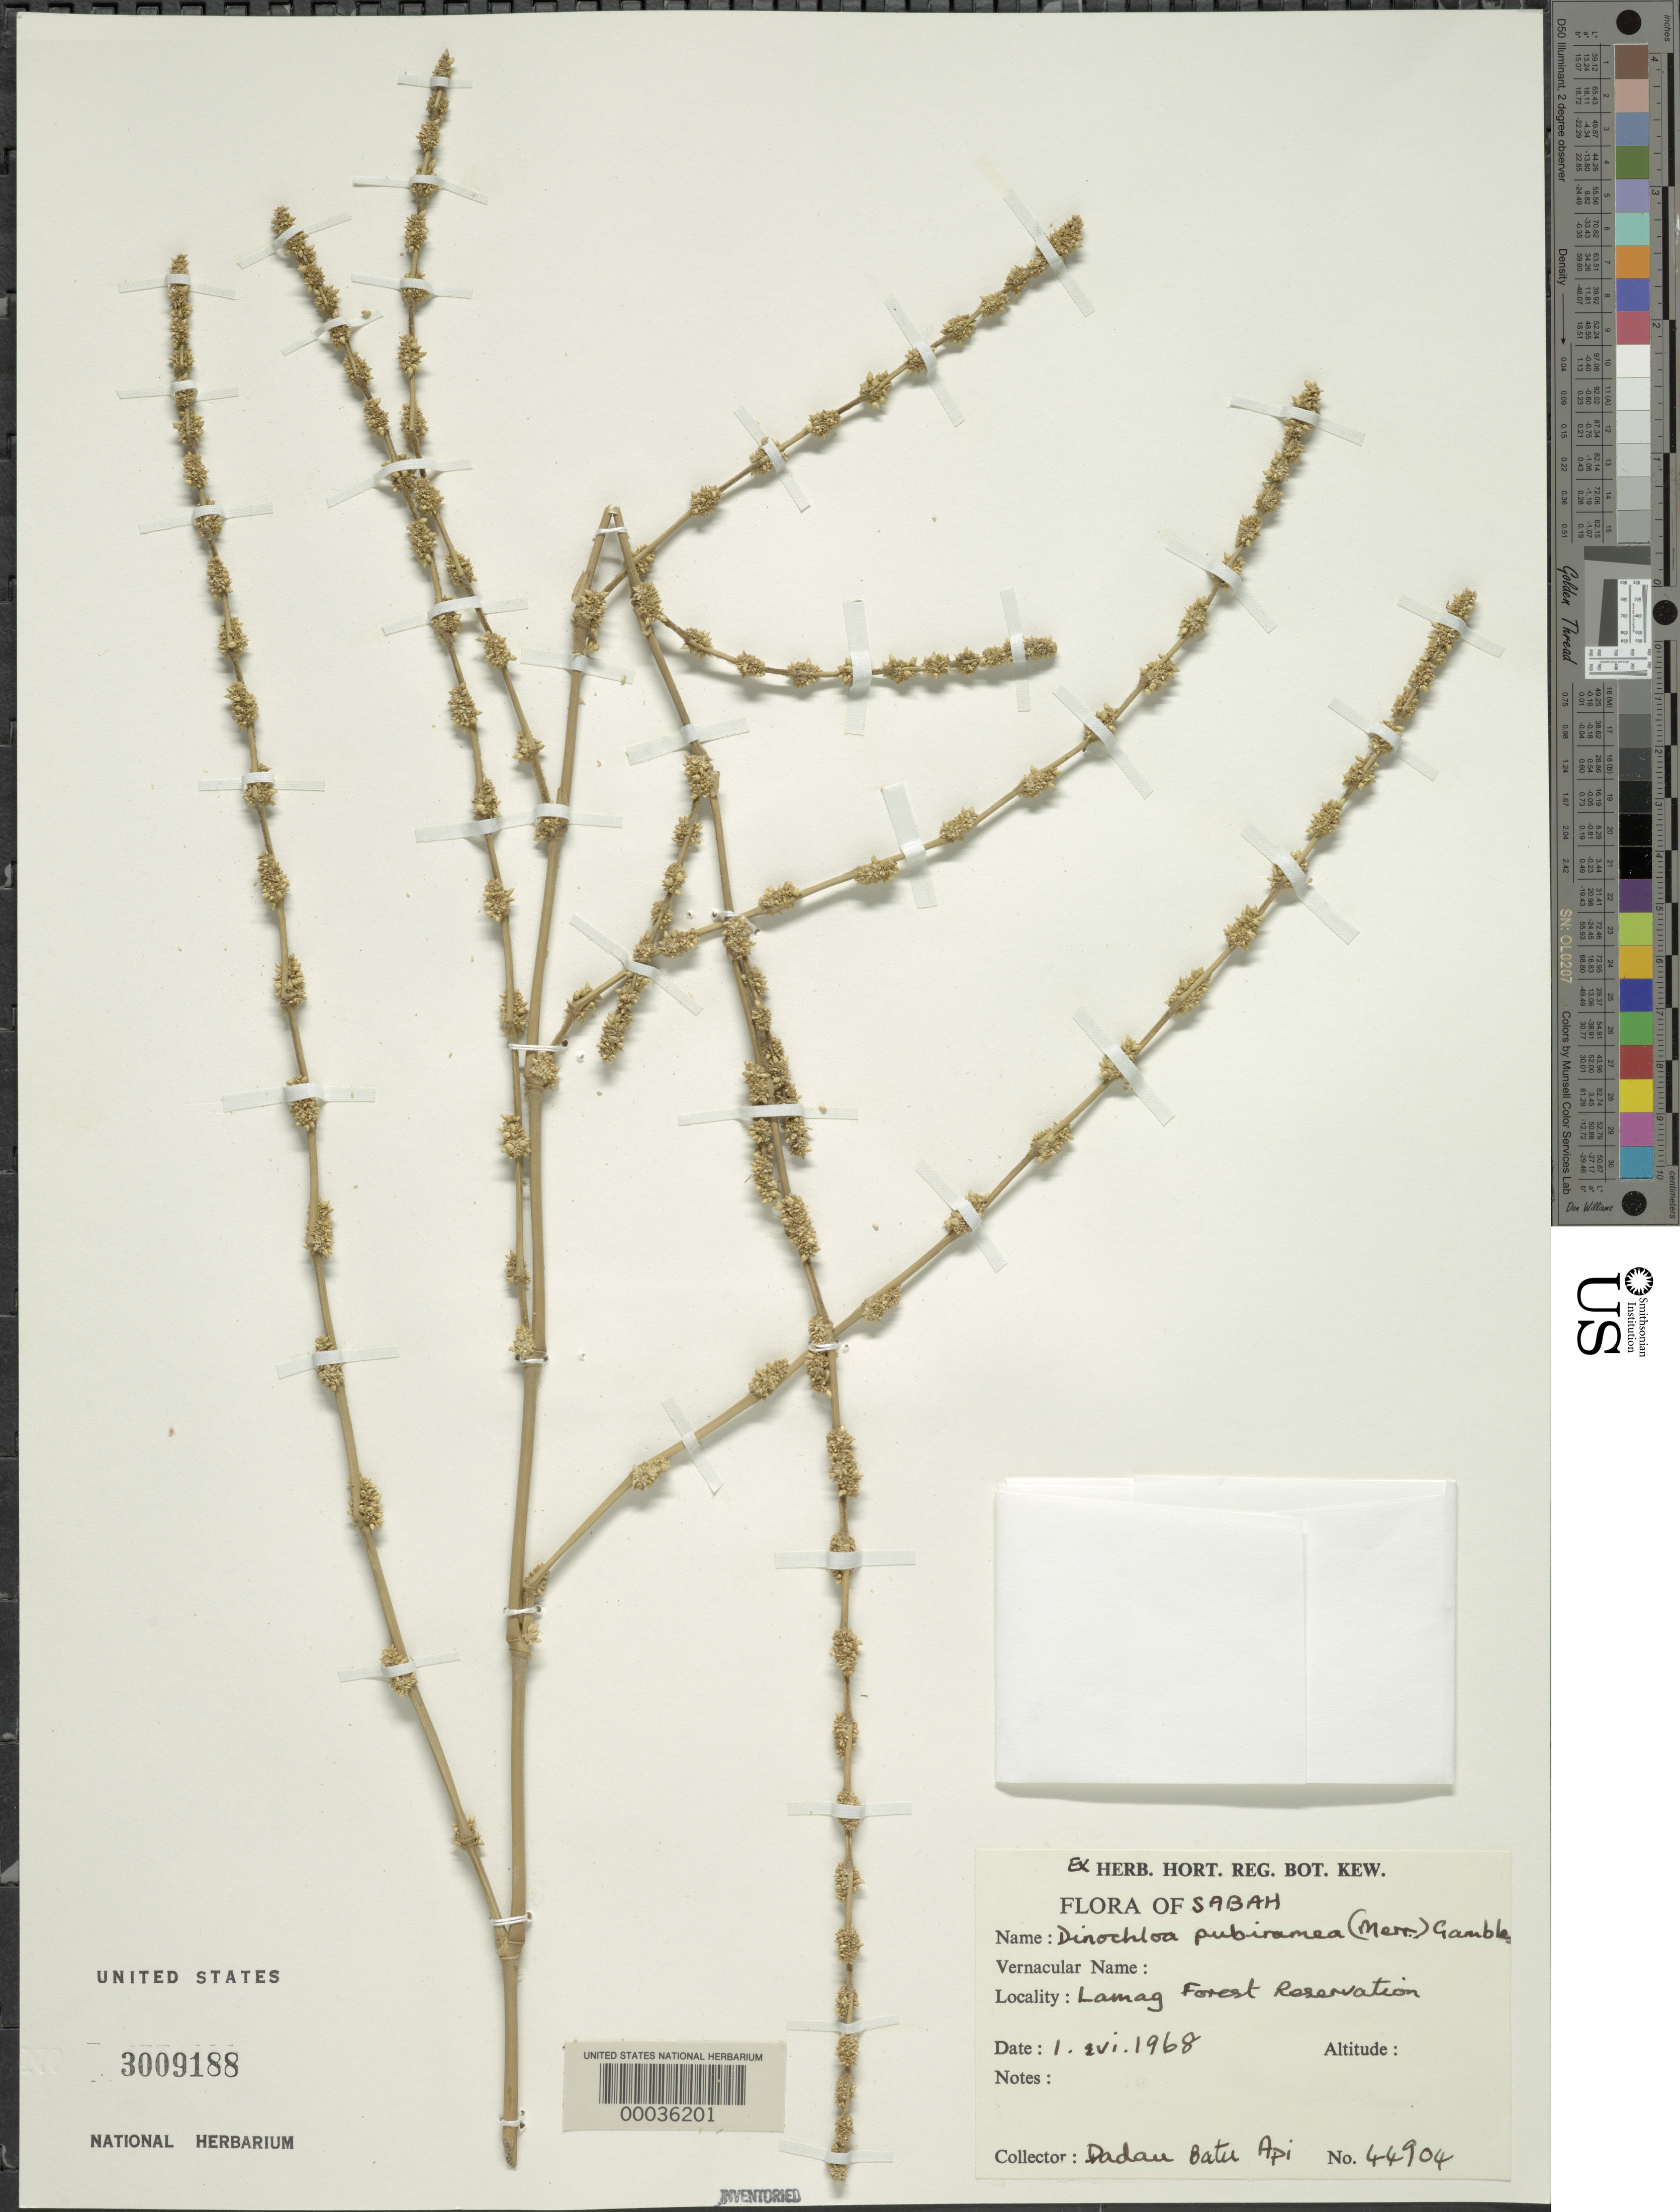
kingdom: Plantae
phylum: Tracheophyta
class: Liliopsida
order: Poales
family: Poaceae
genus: Dinochloa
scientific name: Dinochloa pubiramea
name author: Merr. ex Gamble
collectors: D. Api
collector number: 44904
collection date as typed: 01 Jun 1968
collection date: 1968-06-01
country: Malaysia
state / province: Sabah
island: Borneo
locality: Lamag forest reservation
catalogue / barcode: US 3009188